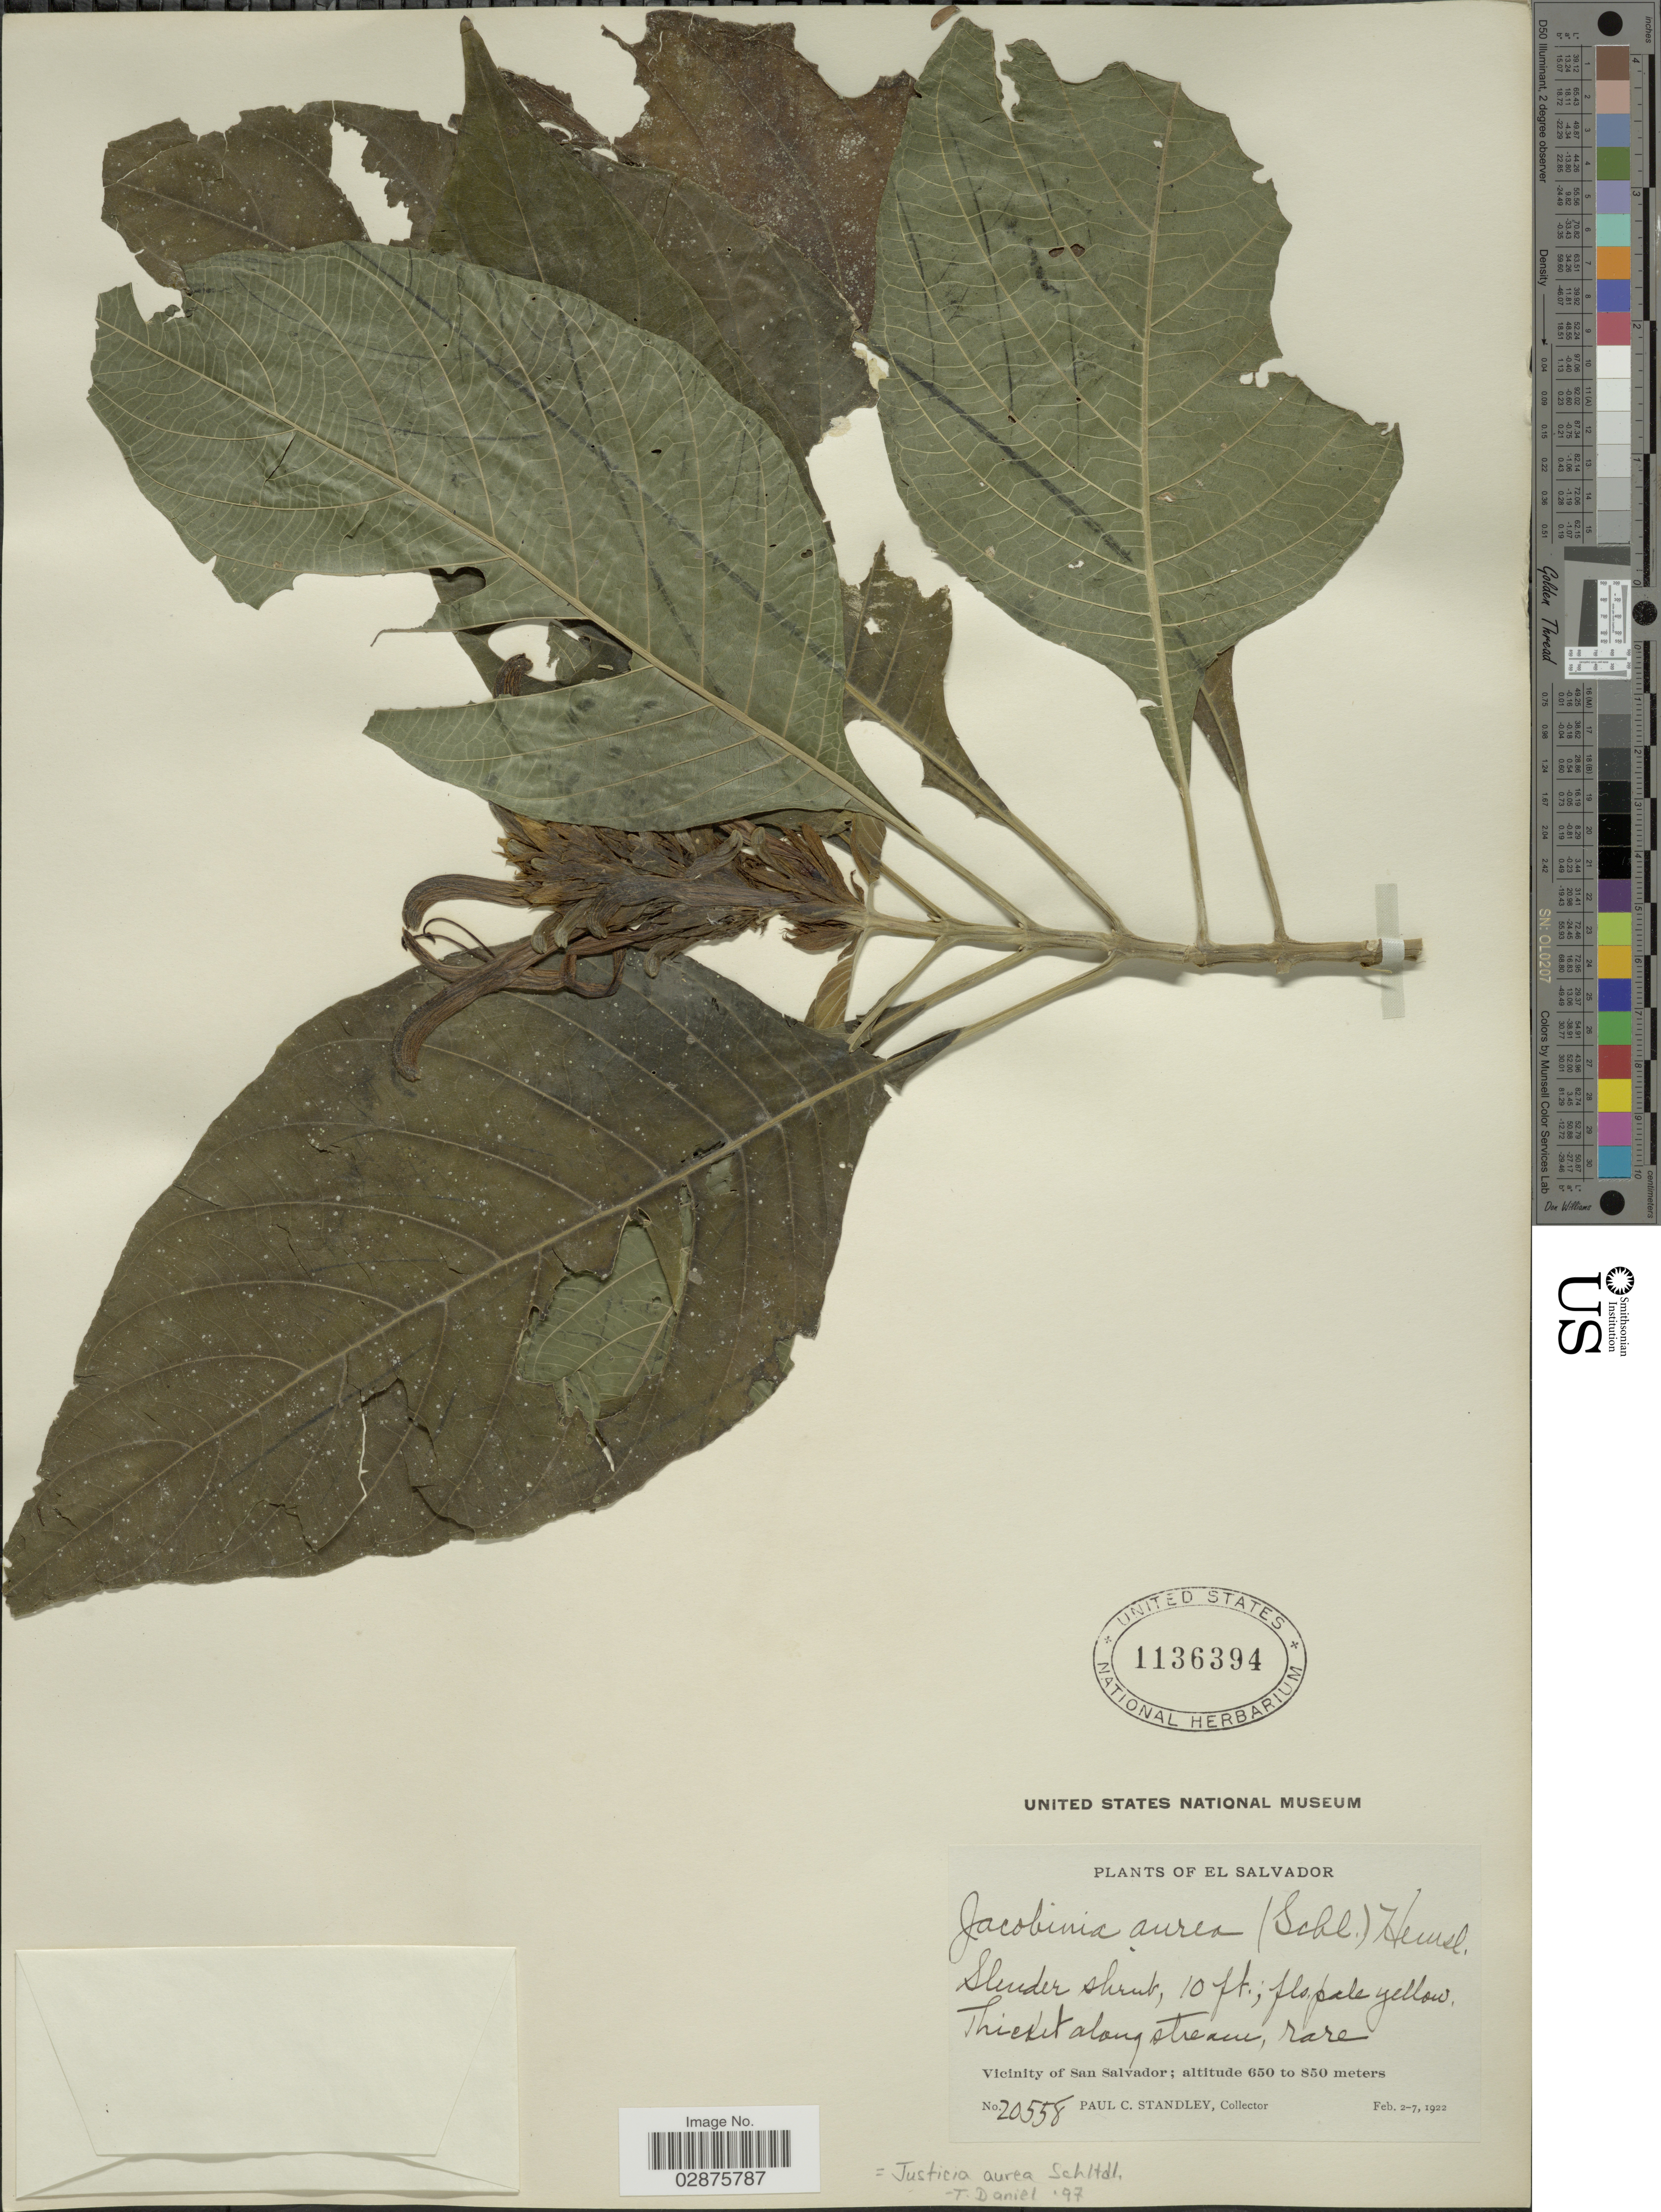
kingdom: Plantae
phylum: Tracheophyta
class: Magnoliopsida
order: Lamiales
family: Acanthaceae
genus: Justicia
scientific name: Justicia aurea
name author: Schltdl.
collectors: P. C. Standley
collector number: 20558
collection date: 1922-02-02/1922-02-07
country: El Salvador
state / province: San Salvador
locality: Vicinity of San Salvador.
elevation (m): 650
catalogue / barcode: US 1136394